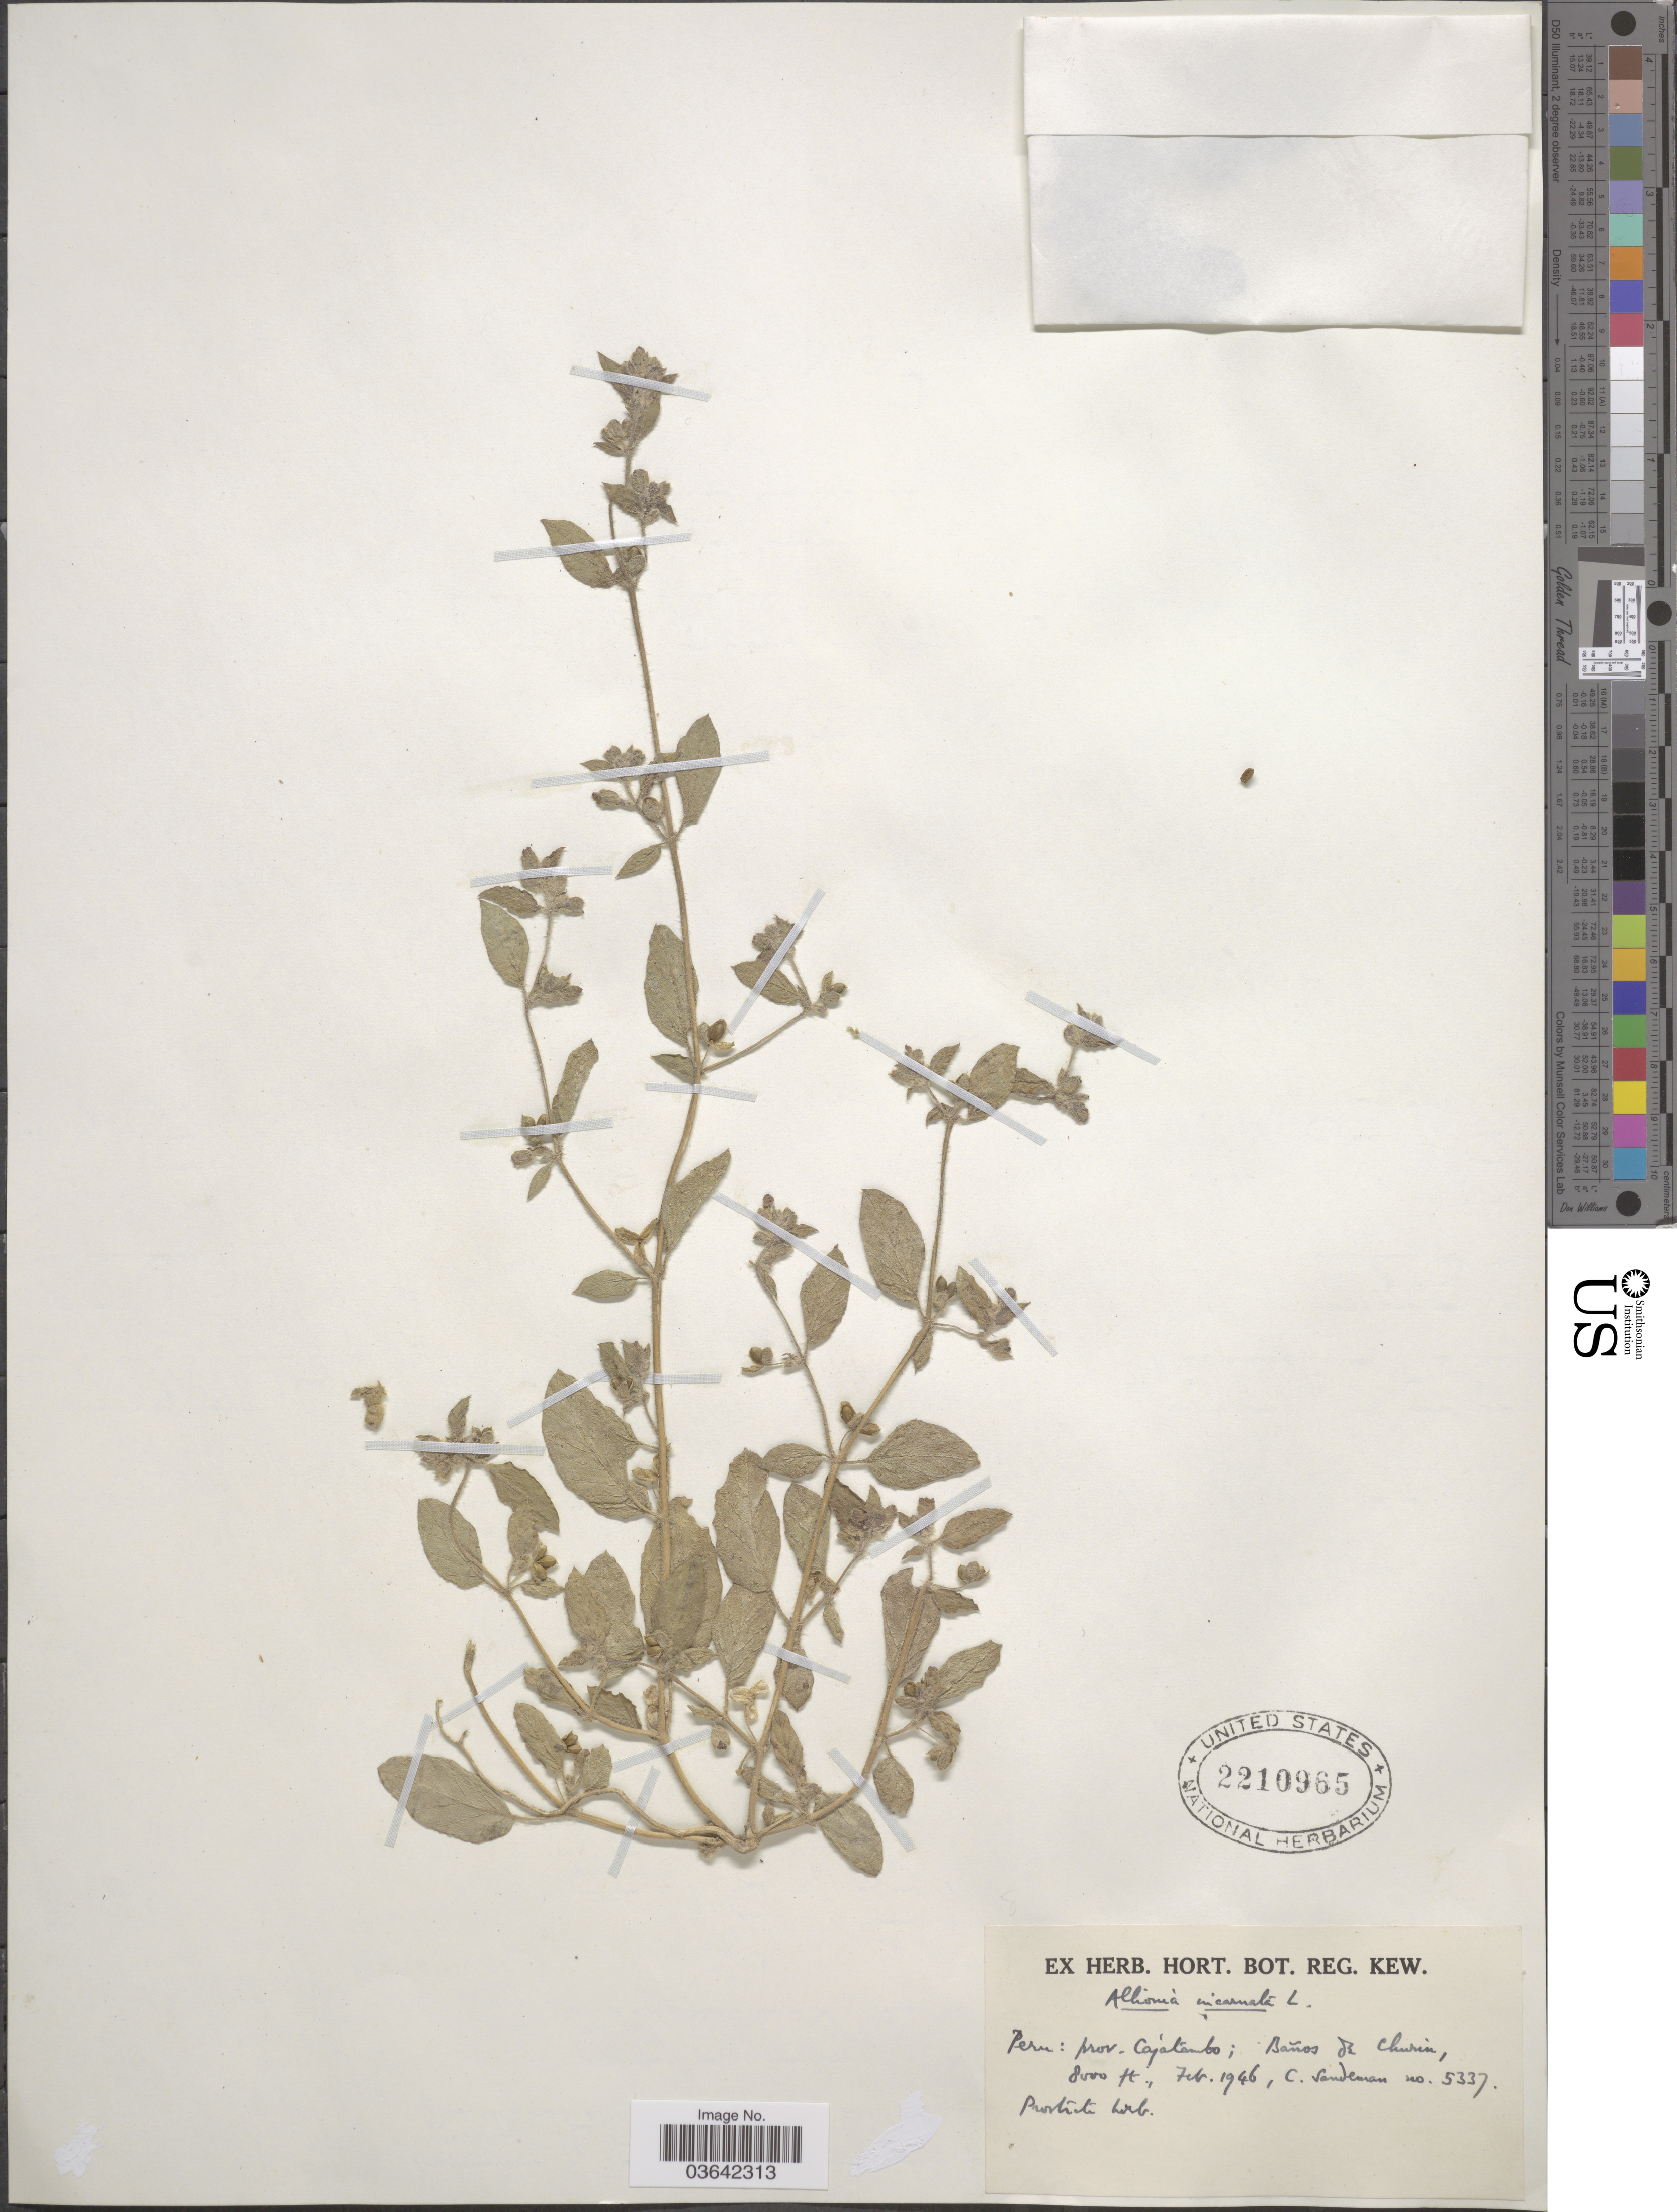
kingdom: Plantae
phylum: Tracheophyta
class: Magnoliopsida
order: Caryophyllales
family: Nyctaginaceae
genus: Allionia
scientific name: Allionia incarnata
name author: L.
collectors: C. Sandeman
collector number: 5337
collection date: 1946-02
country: Peru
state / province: Lima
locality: Prov. Cajatambo; Baños de Churin.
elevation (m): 2438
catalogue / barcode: US 2210965